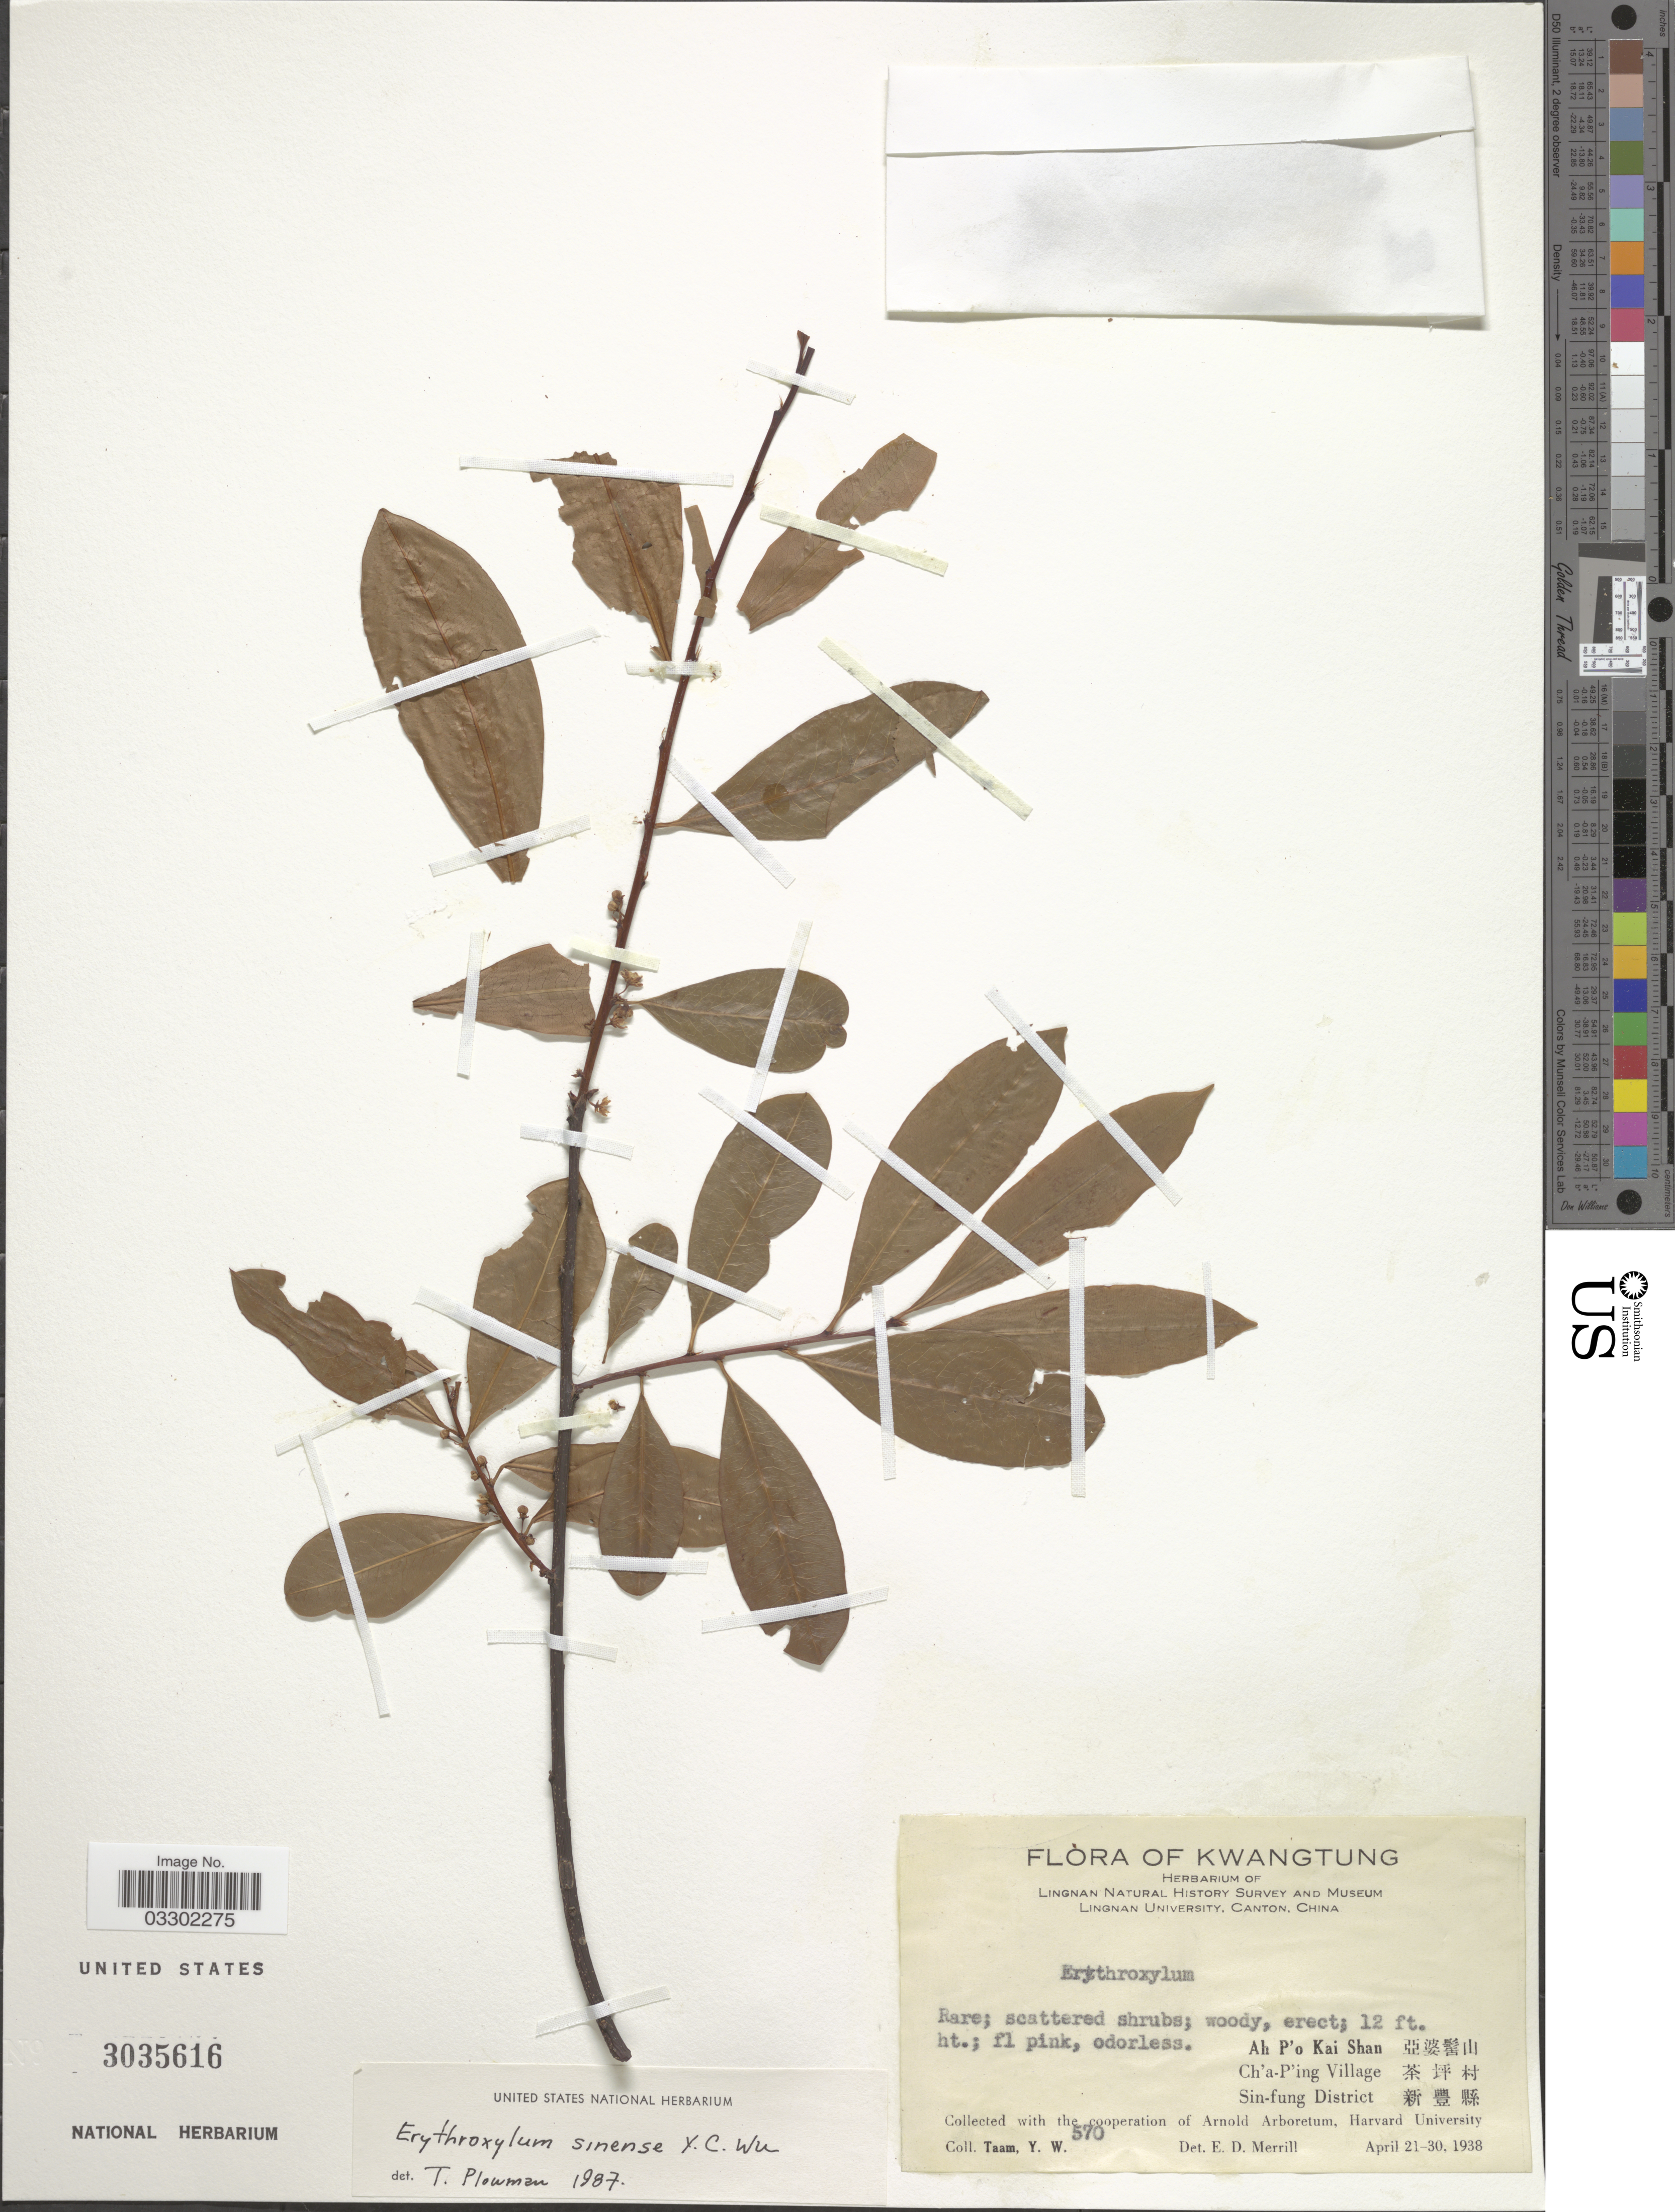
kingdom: Plantae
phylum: Tracheophyta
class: Magnoliopsida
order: Malpighiales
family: Erythroxylaceae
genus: Erythroxylum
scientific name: Erythroxylum sinense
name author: Y.C. Wu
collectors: Y. W. Taam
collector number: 570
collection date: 1938-04-21/1938-04-30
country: China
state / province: Guangdong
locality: Kwangtung. Ah P'o Kai Shan X, Ch'a-P'ing Village X, Sin-fung District X.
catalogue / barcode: US 3035616